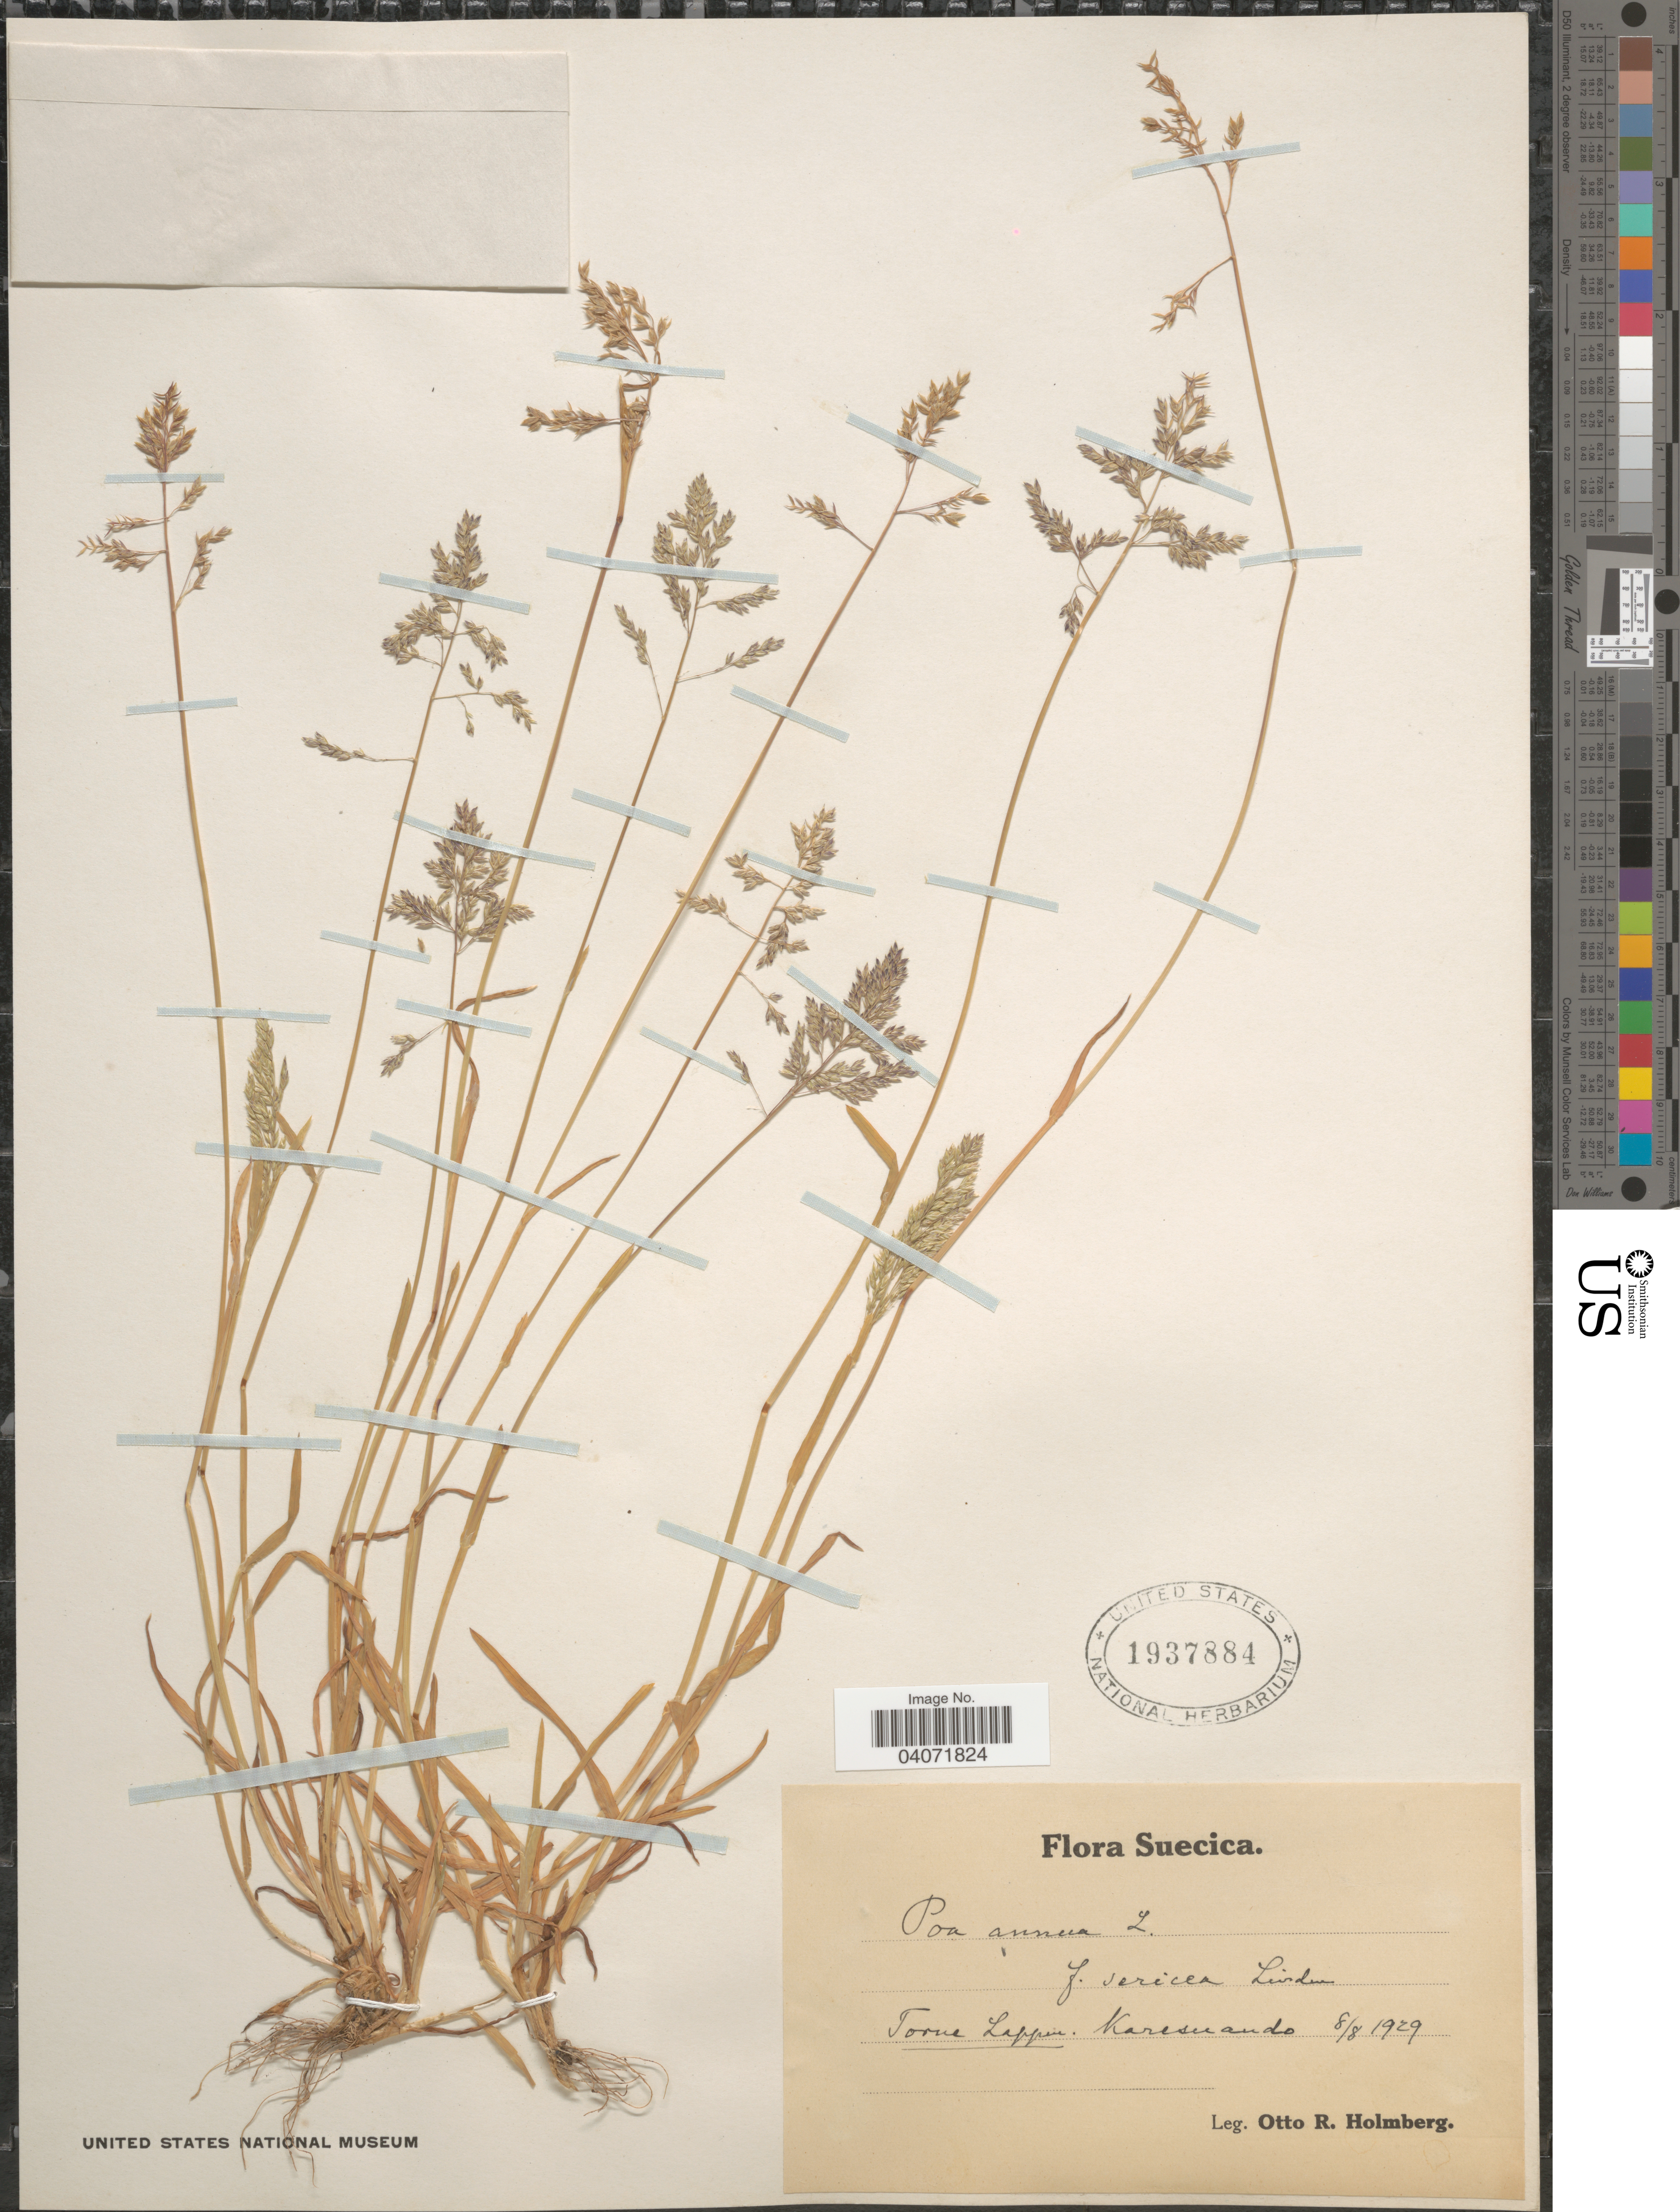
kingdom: Plantae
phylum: Tracheophyta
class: Liliopsida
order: Poales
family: Poaceae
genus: Poa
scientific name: Poa annua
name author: L.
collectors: O. Holmberg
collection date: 1929-08-08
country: Sweden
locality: Suecica. Torne Lappm. Karesuando.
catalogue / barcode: US 1937884